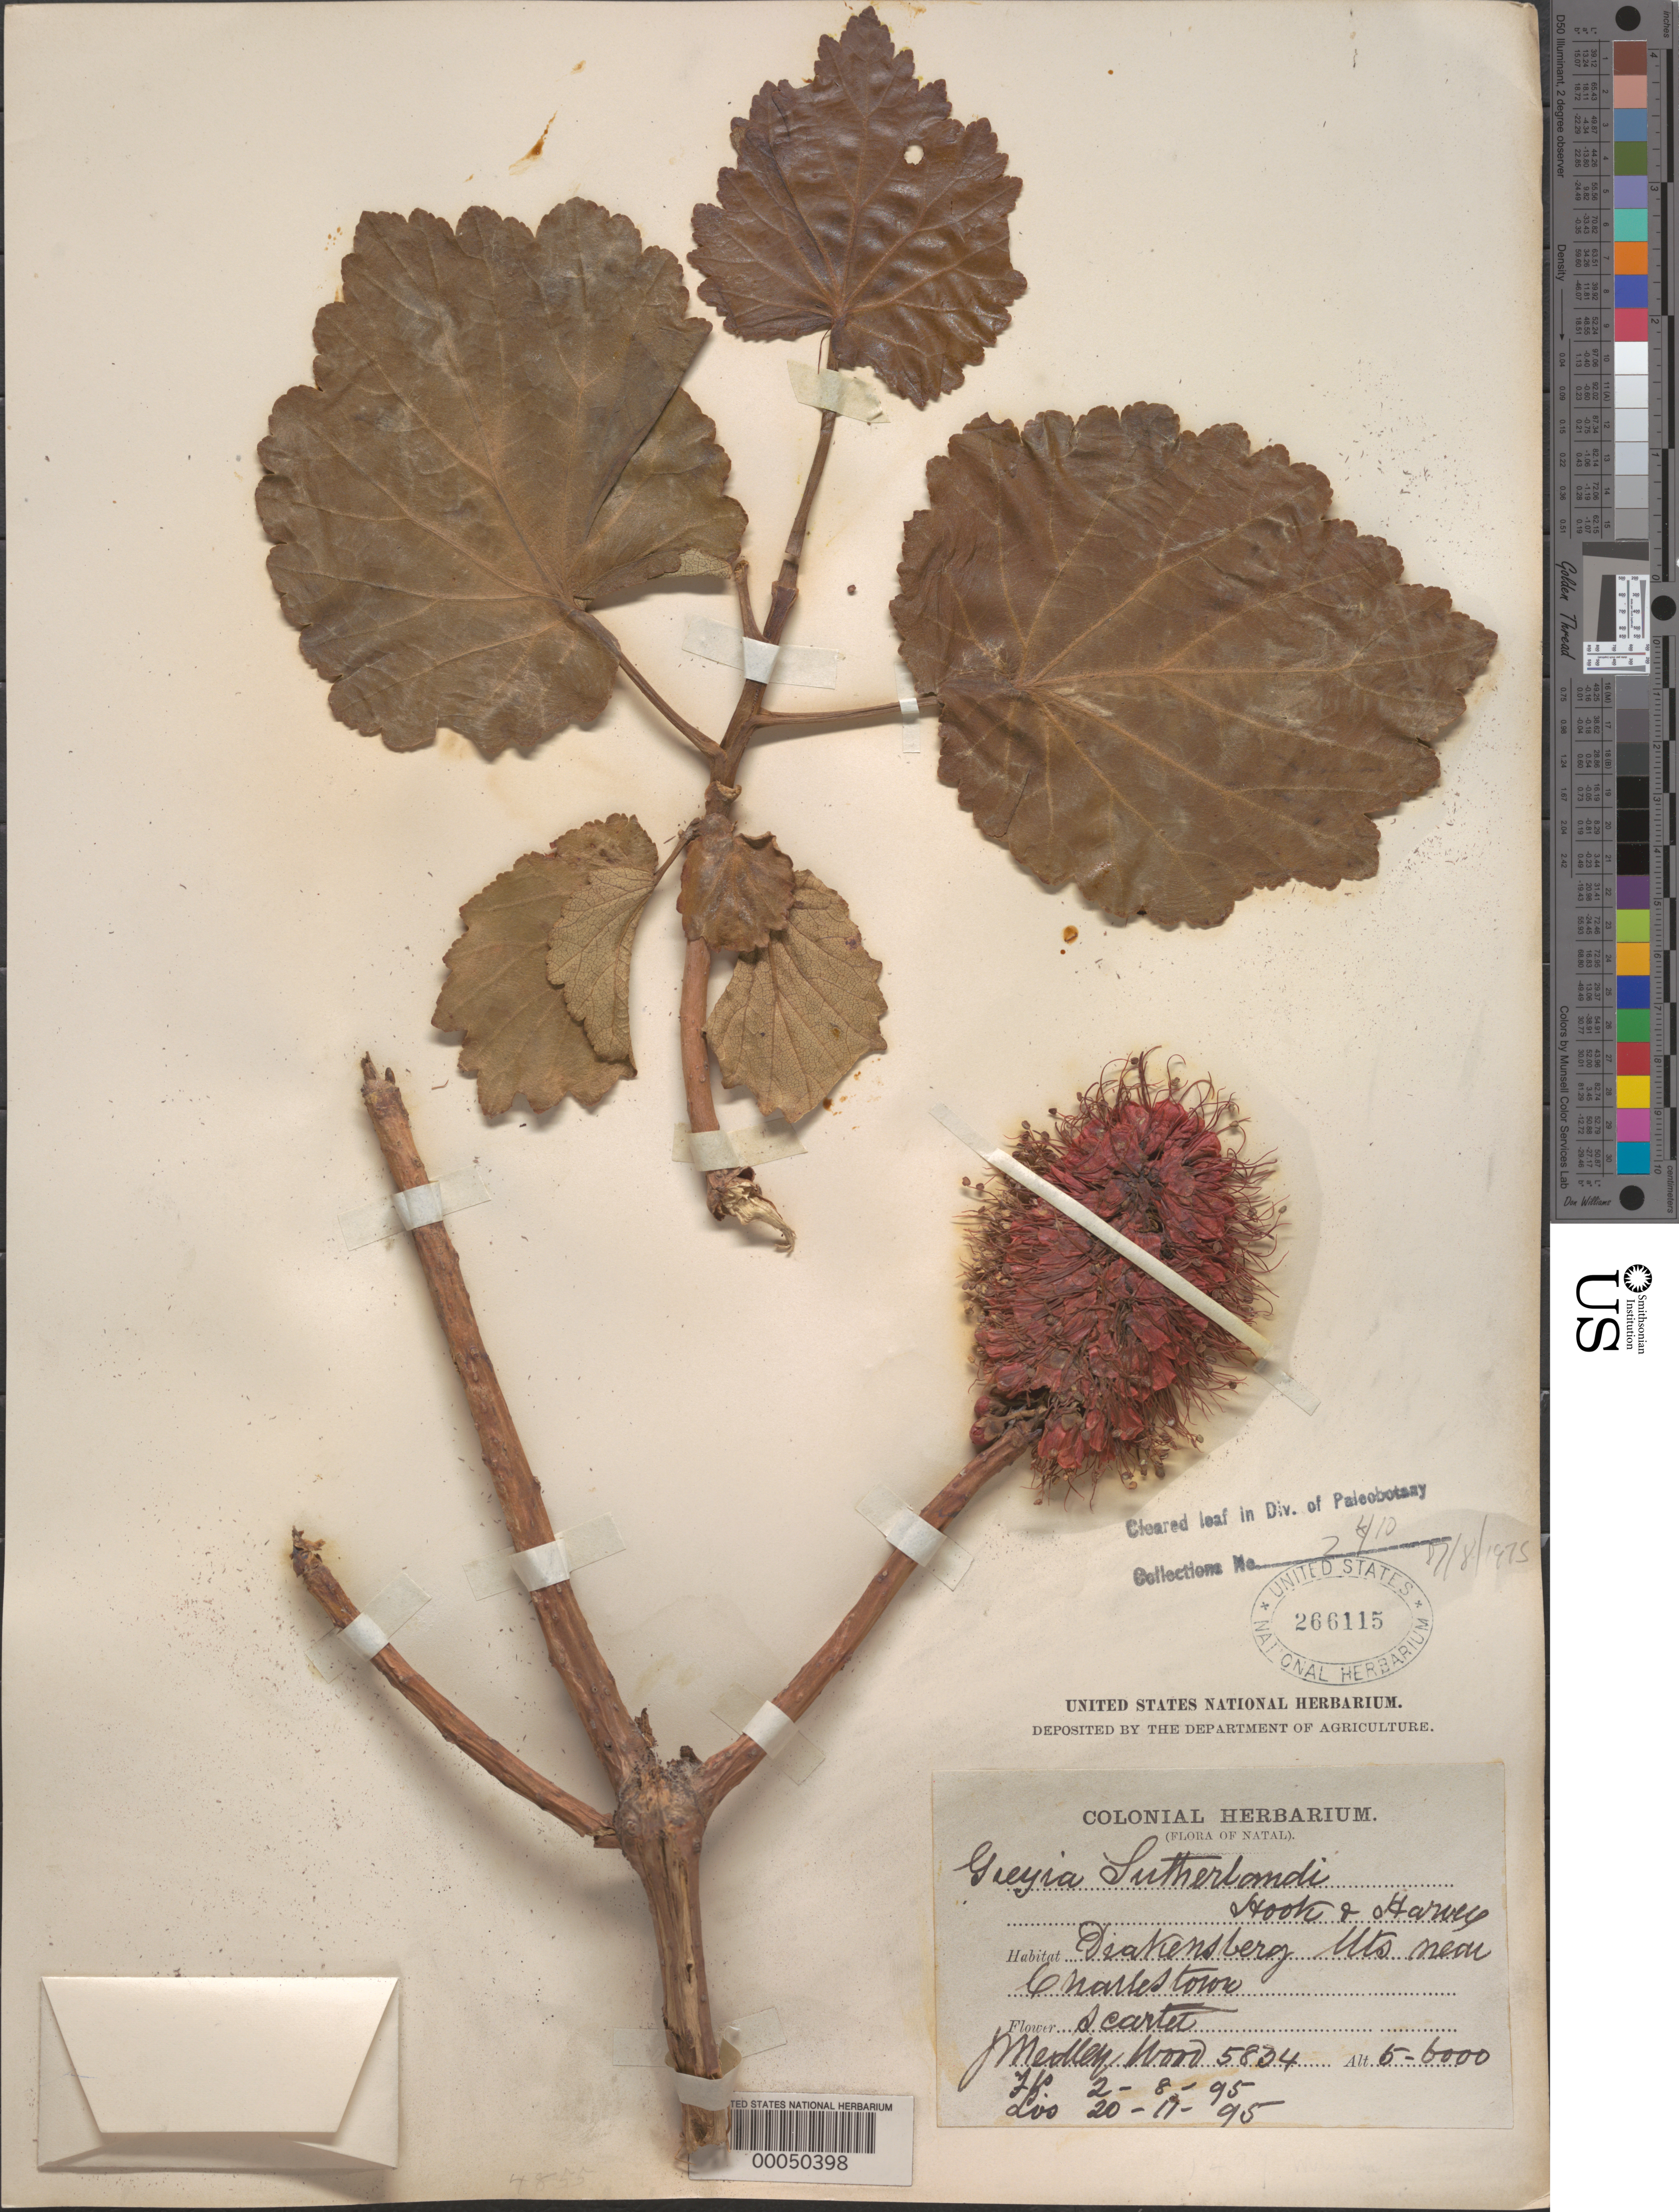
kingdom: Plantae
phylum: Tracheophyta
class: Magnoliopsida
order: Geraniales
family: Francoaceae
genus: Greyia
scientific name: Greyia sutherlandii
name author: Hook. & Harv.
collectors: J. M. Wood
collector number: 5834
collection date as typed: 02 Aug 1895 to 20 Nov 1895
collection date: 1895-08-02/1895-11-20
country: South Africa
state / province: KwaZulu-Natal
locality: Drakensberg mountains near charlestown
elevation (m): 1524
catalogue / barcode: US 266115